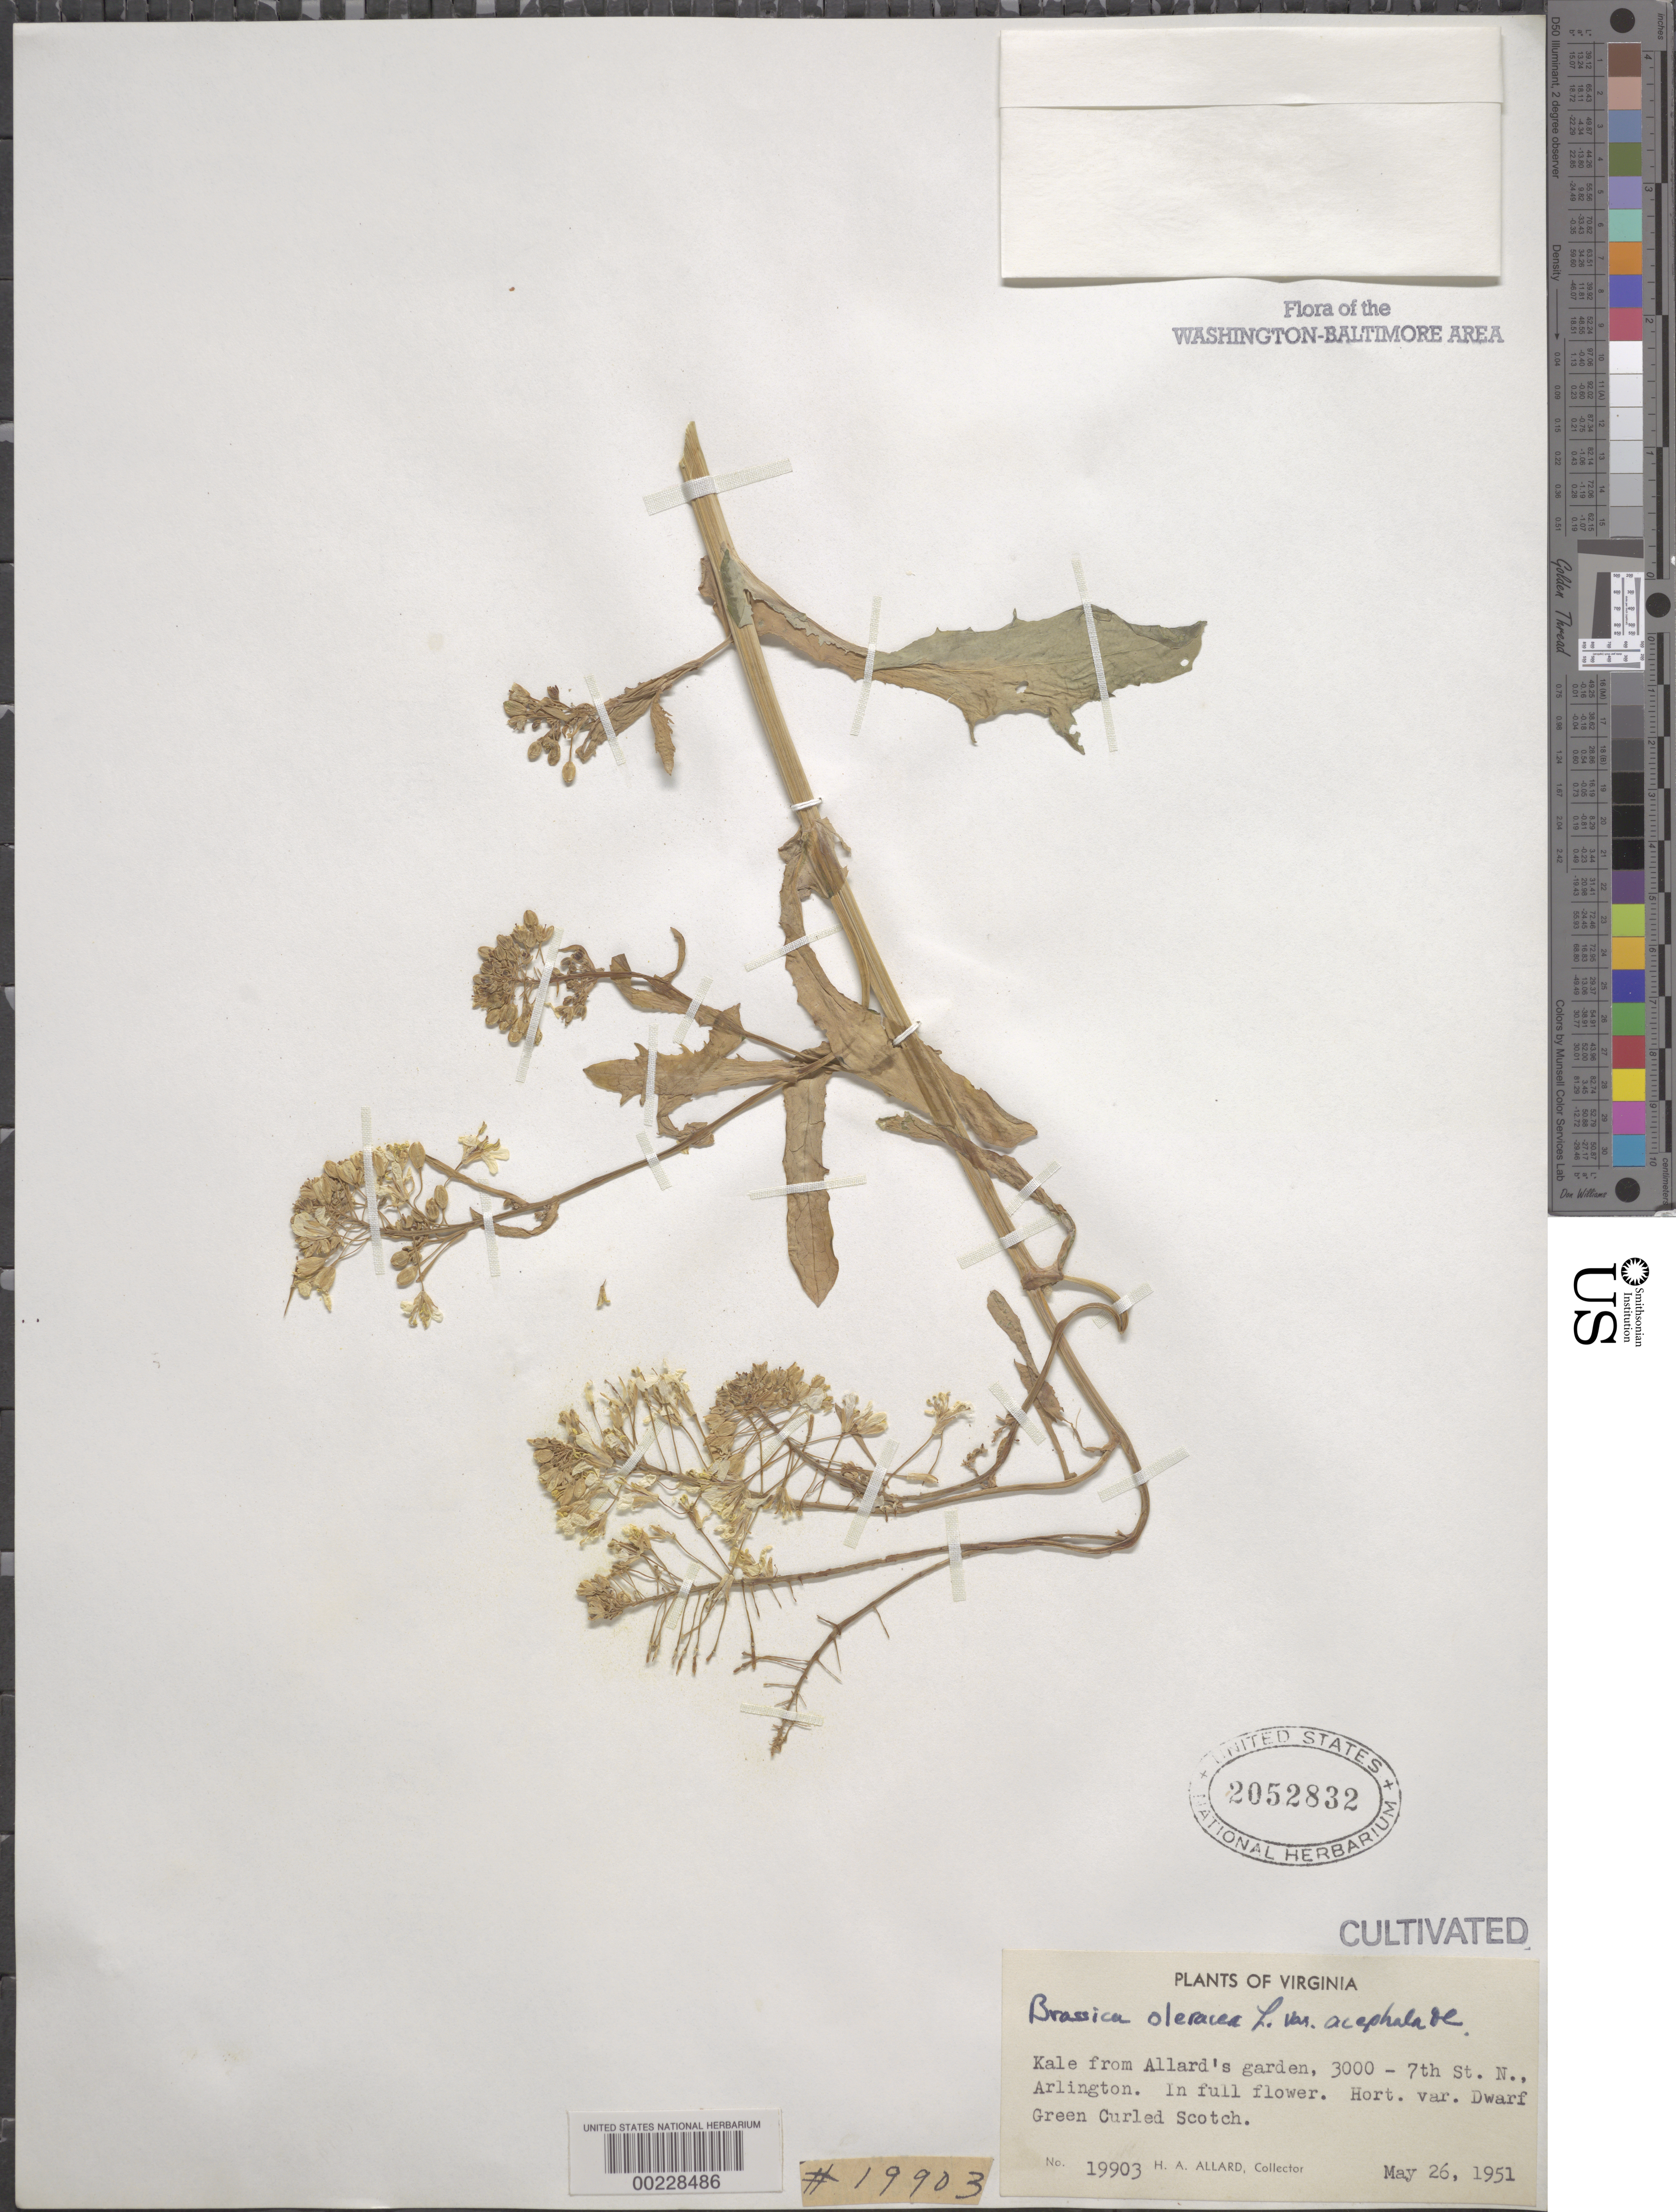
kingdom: Plantae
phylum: Tracheophyta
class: Magnoliopsida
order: Brassicales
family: Brassicaceae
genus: Brassica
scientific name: Brassica oleracea var. acephala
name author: DC.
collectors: H. A. Allard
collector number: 19903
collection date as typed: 26 May 1951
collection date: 1951-05-26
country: United States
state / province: Virginia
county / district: Arlington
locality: Clarendon, 3000 7th St N, H.A. Allard's garden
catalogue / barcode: US 2052832